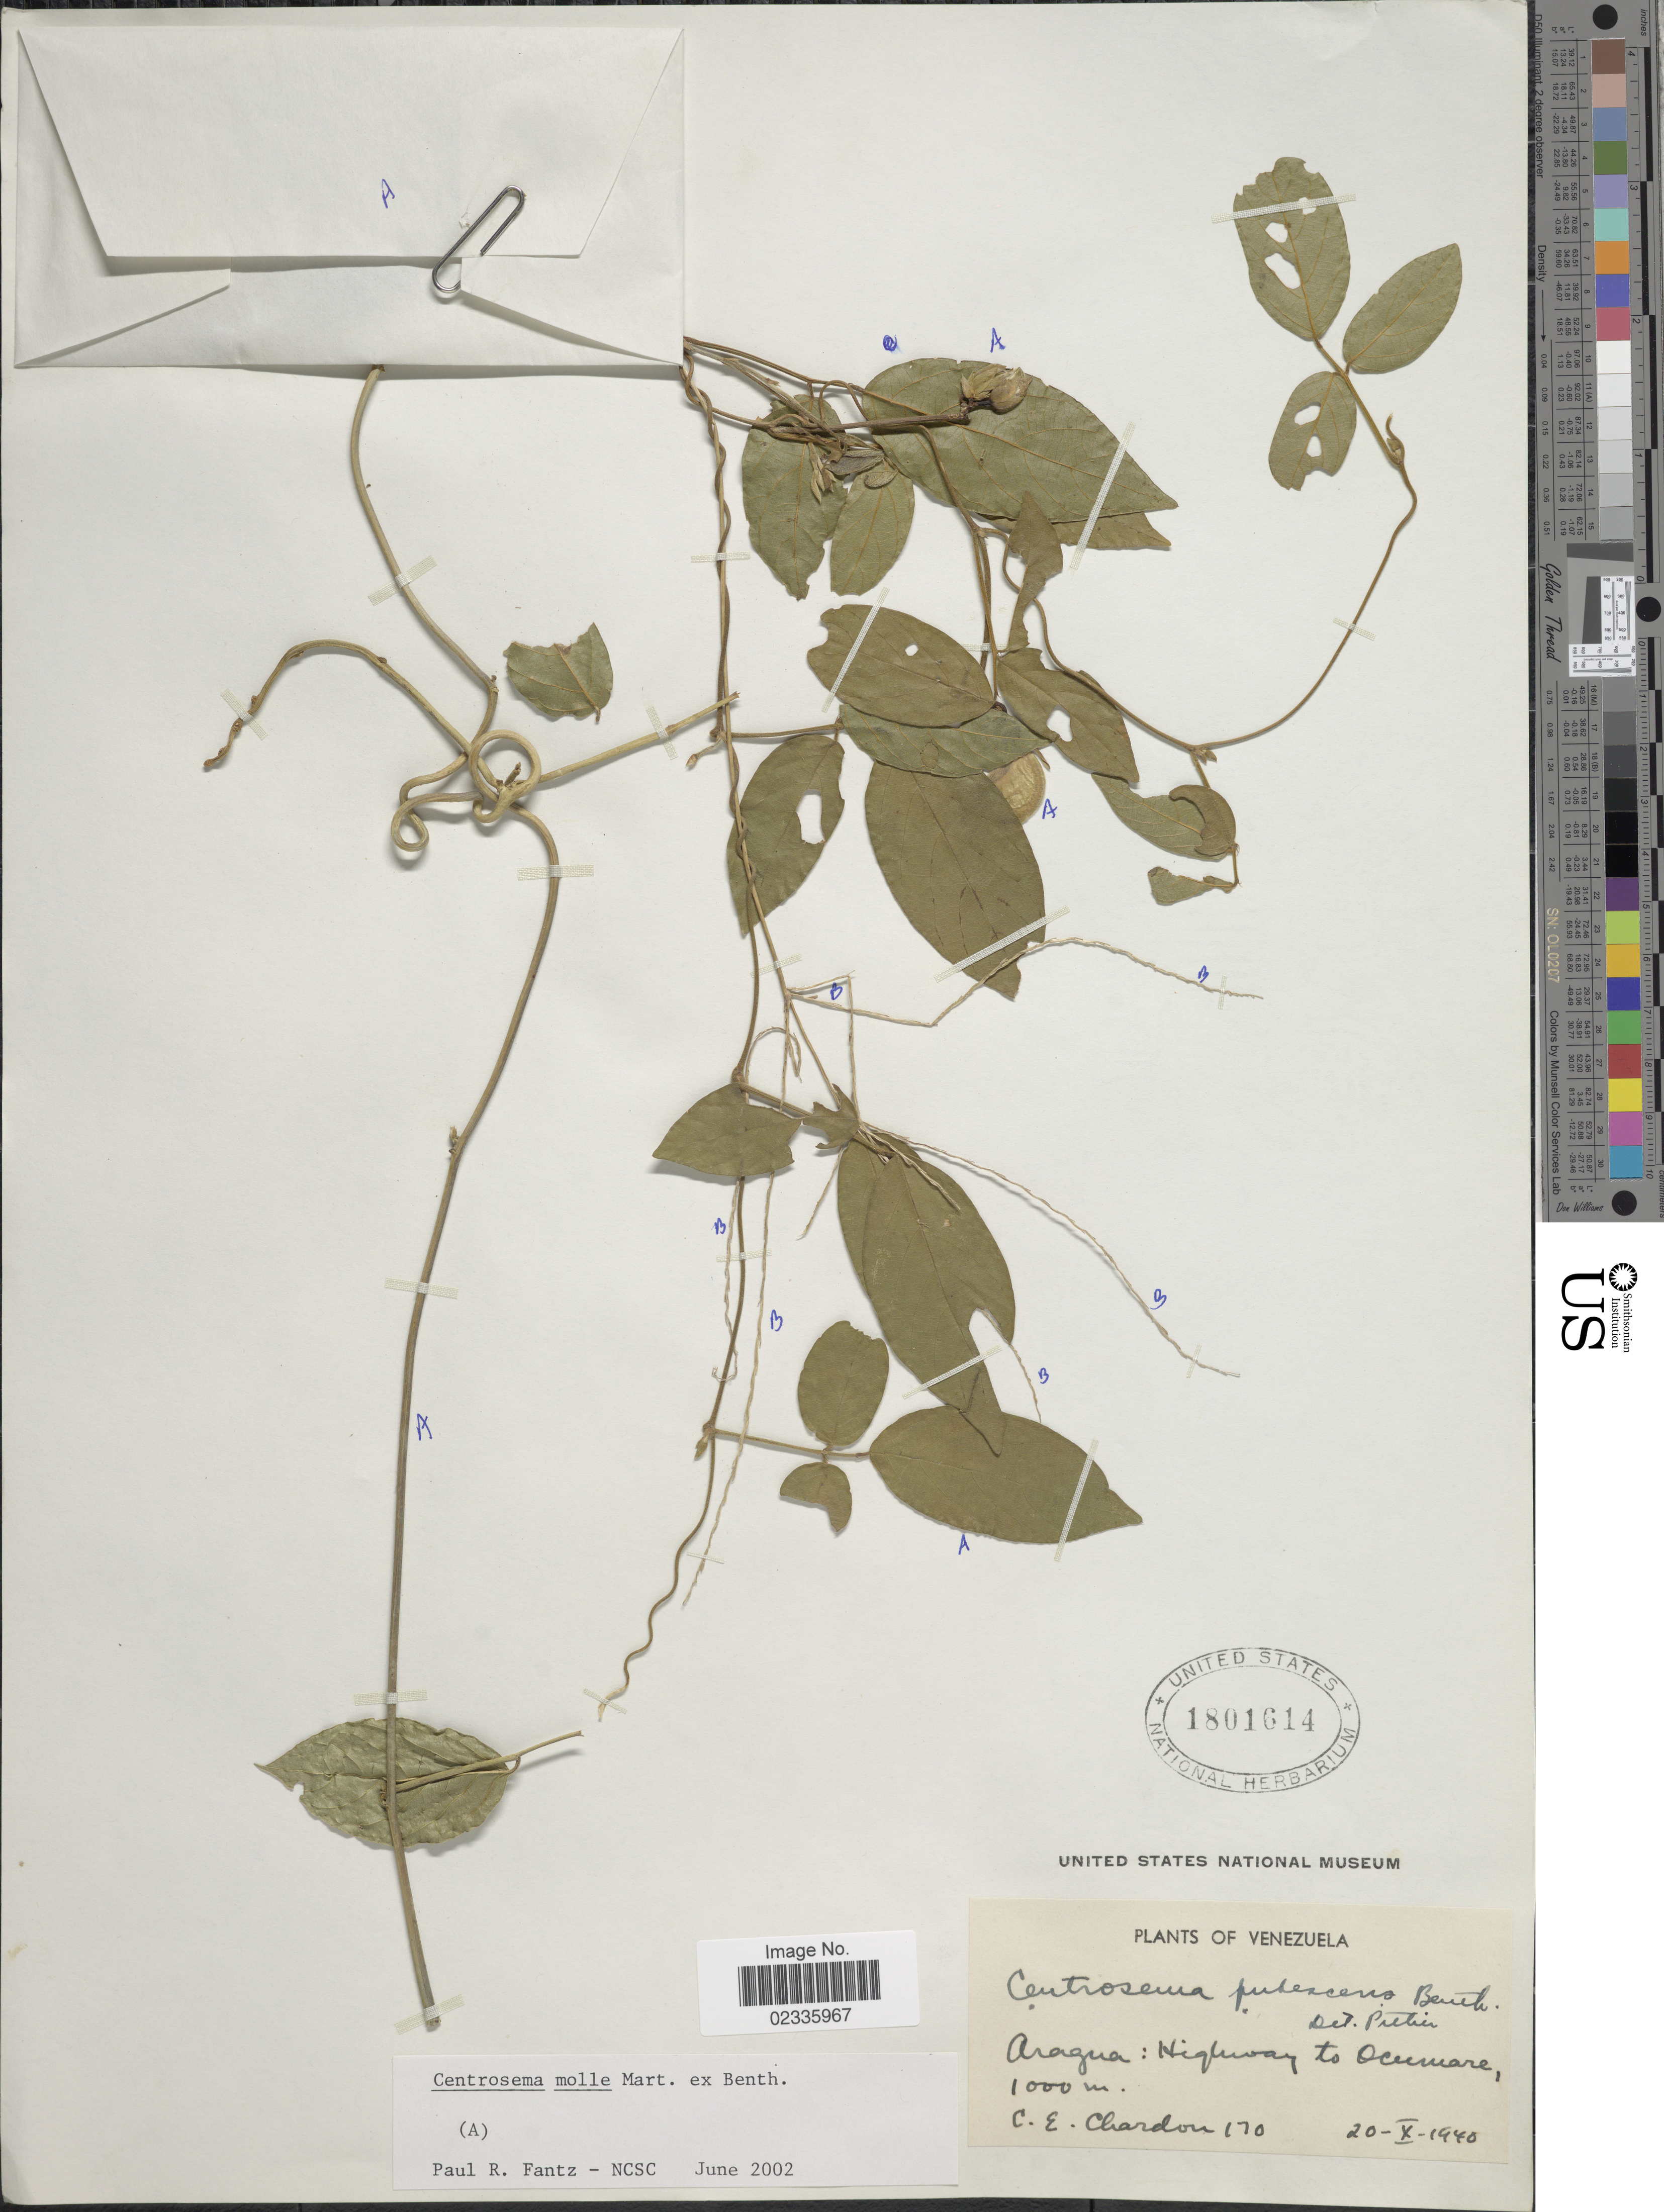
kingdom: Plantae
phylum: Tracheophyta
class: Magnoliopsida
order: Fabales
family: Fabaceae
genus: Centrosema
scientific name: Centrosema molle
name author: Mart. ex Benth.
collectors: C. E. Chardón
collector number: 170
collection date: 1940-10-20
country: Venezuela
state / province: Aragua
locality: Highway to Ocumare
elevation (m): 1000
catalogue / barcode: US 1801614